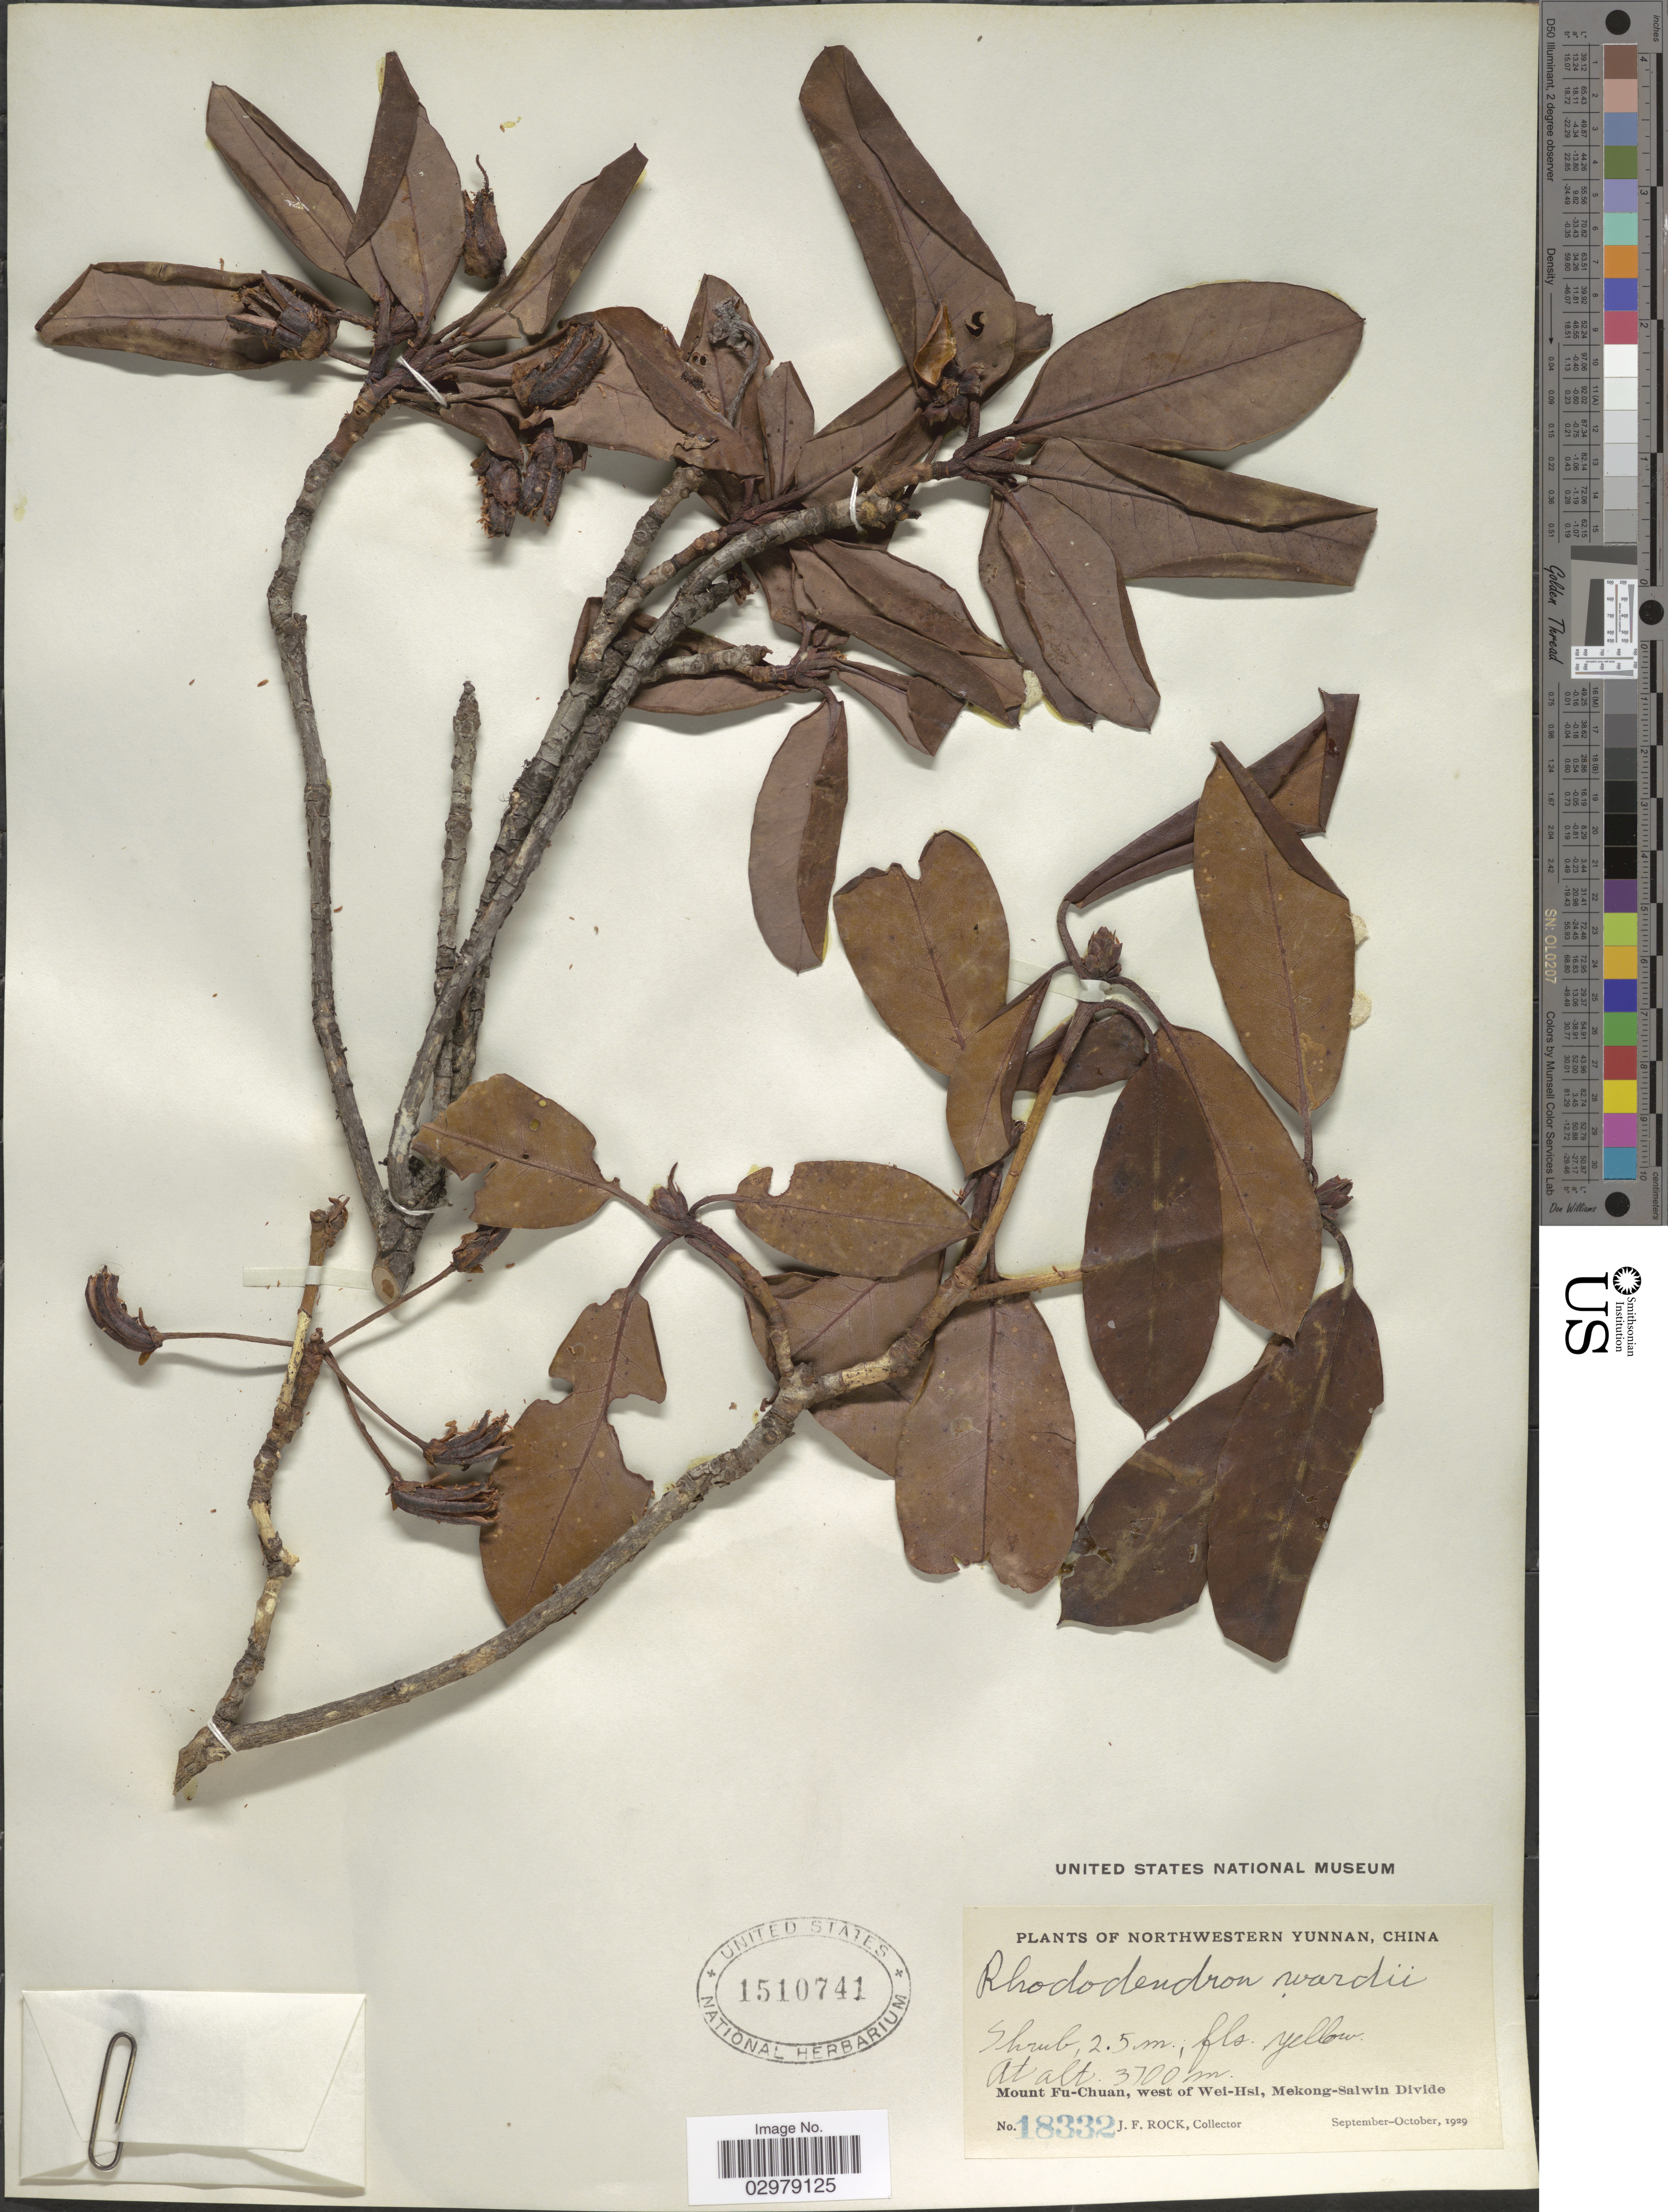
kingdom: Plantae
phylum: Tracheophyta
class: Magnoliopsida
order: Ericales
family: Ericaceae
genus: Rhododendron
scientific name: Rhododendron wardii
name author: W.W. Sm.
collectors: J. Rock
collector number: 18332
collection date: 1929-09/1929-10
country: China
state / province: Yunnan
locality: Northwestern Yunnan. Mount Fu-Chuan, west of Wei-Hsi, Mekong-Salwin Divide.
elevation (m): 3700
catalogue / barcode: US 1510741